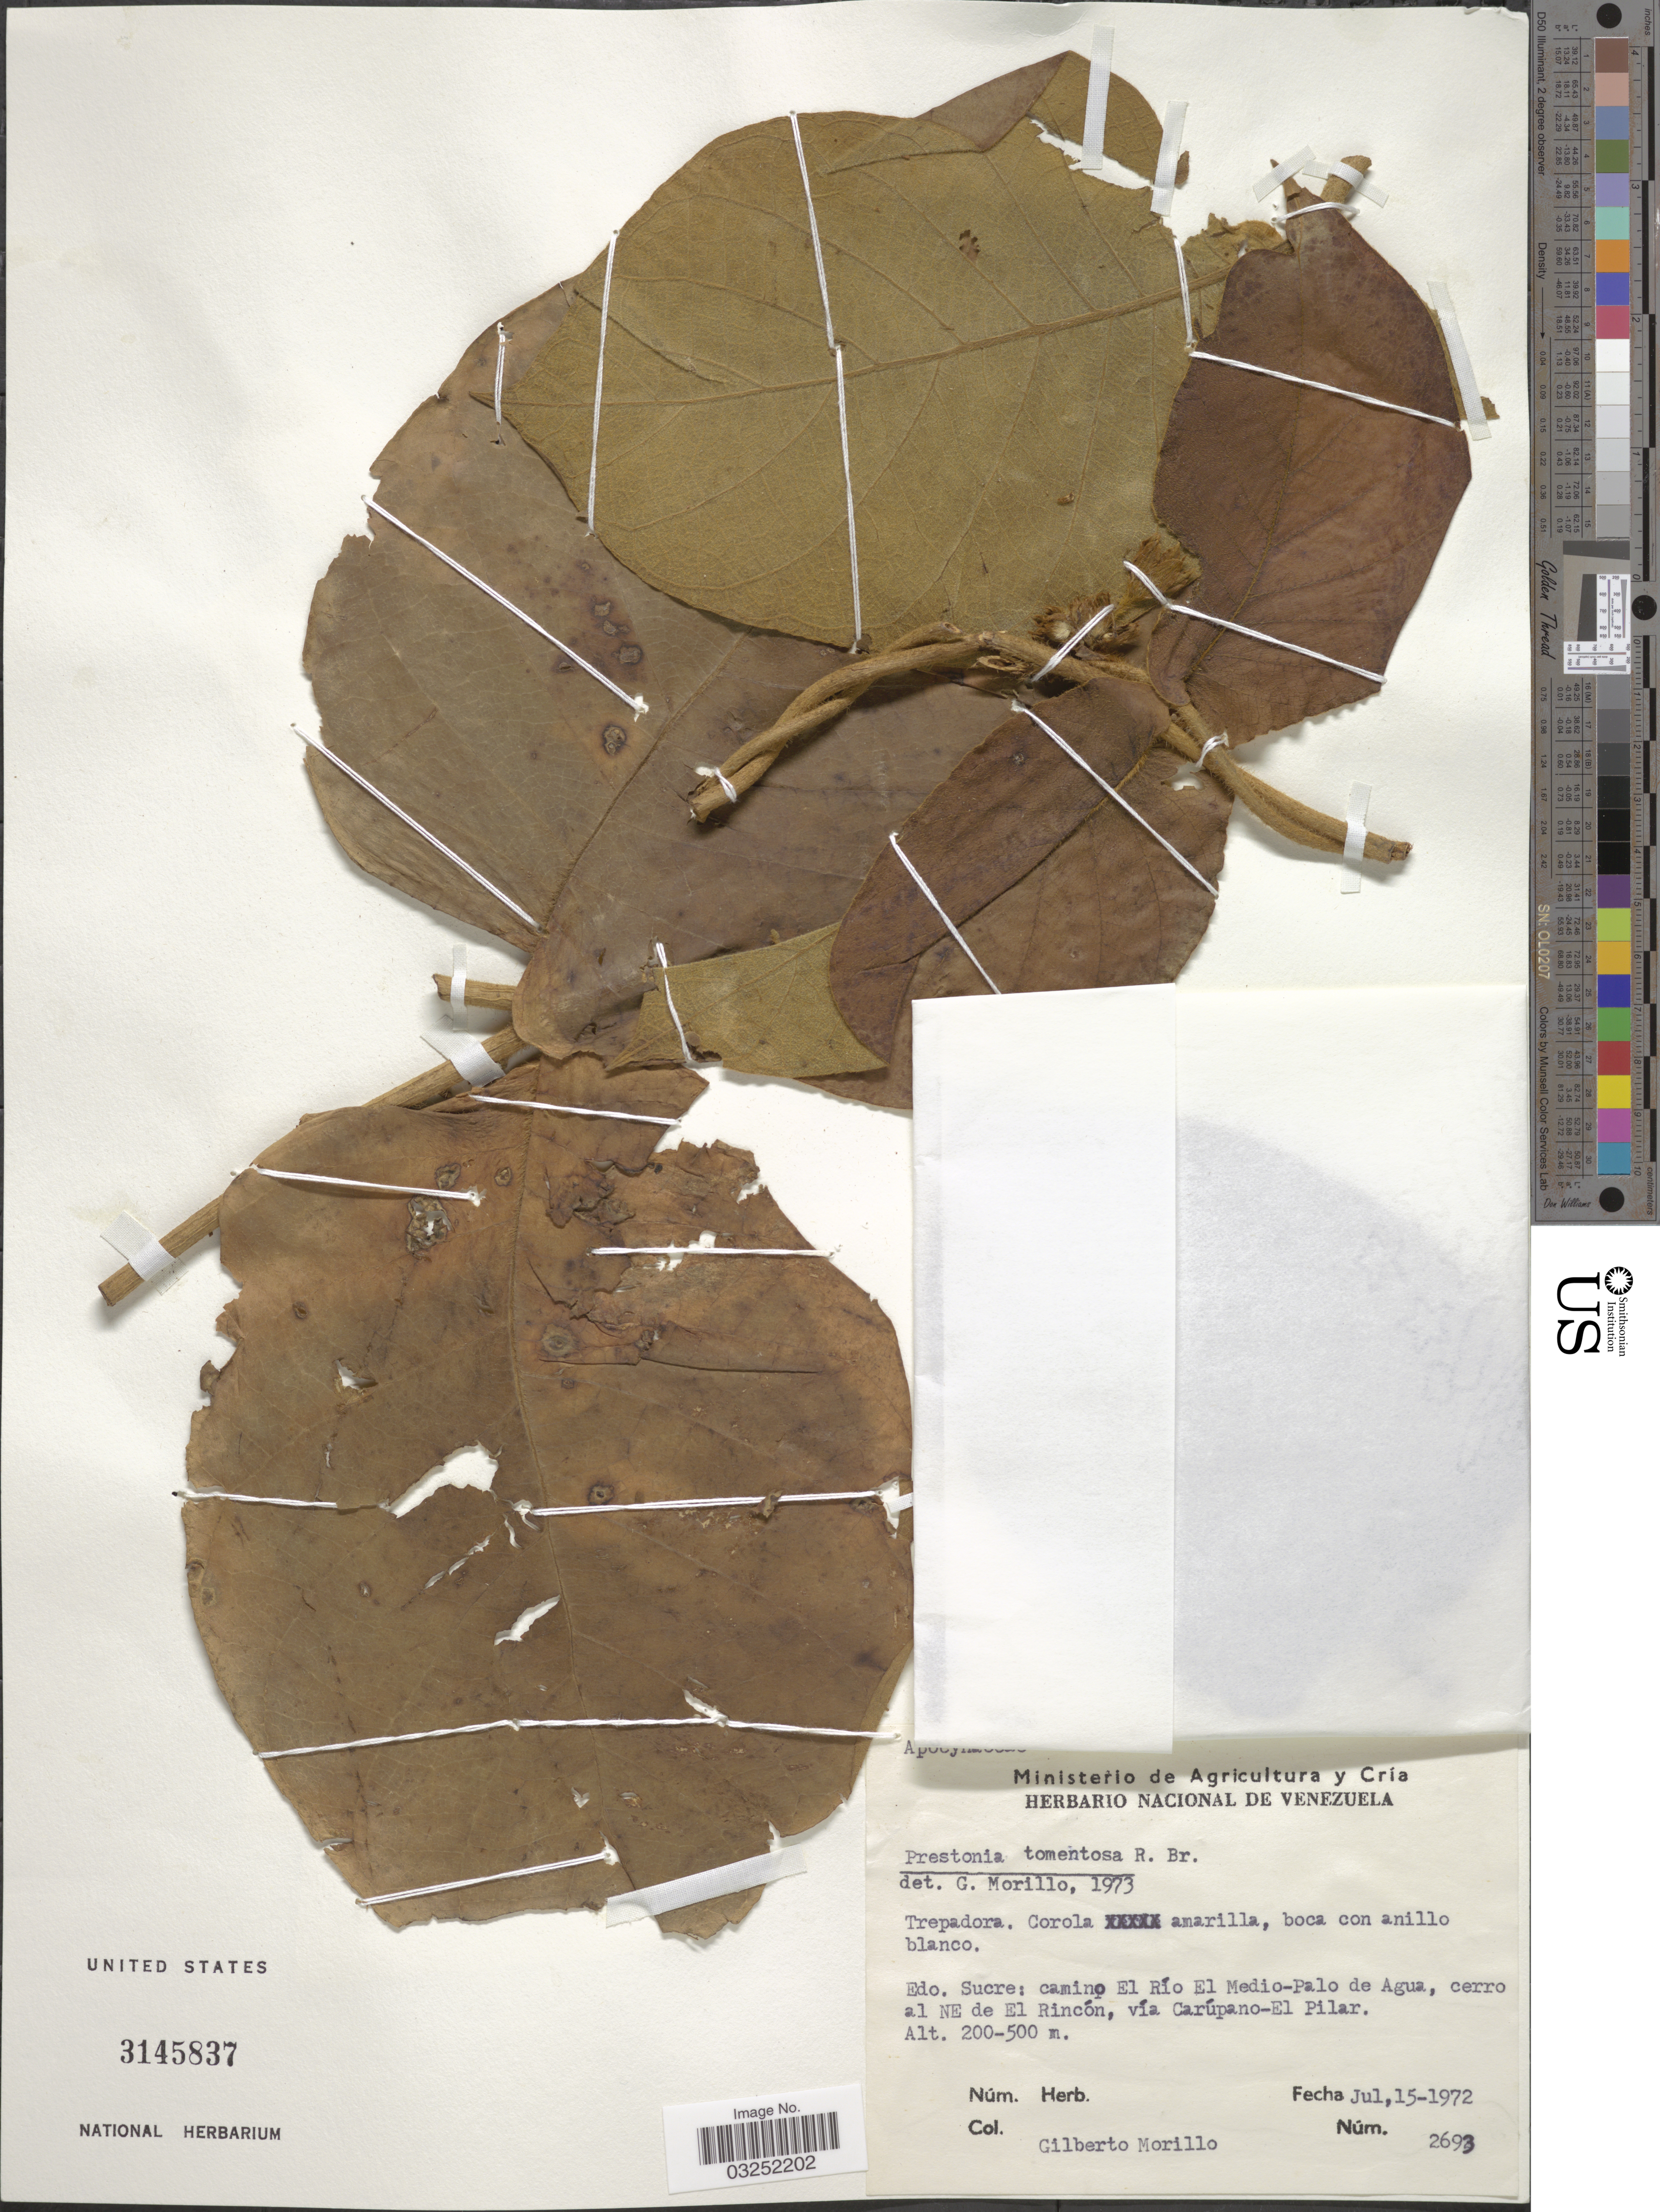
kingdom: Plantae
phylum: Tracheophyta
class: Magnoliopsida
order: Gentianales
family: Apocynaceae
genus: Prestonia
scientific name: Prestonia tomentosa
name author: R. Br.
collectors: G. N. Morillo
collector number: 2693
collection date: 1972-07-15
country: Venezuela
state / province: Sucre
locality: Edo. Scure: camino El Río El Medio-Palo de Agua, cerro al NE de El Rincón, vía Carúpano-El Pilar.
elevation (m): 200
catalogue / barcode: US 3145837